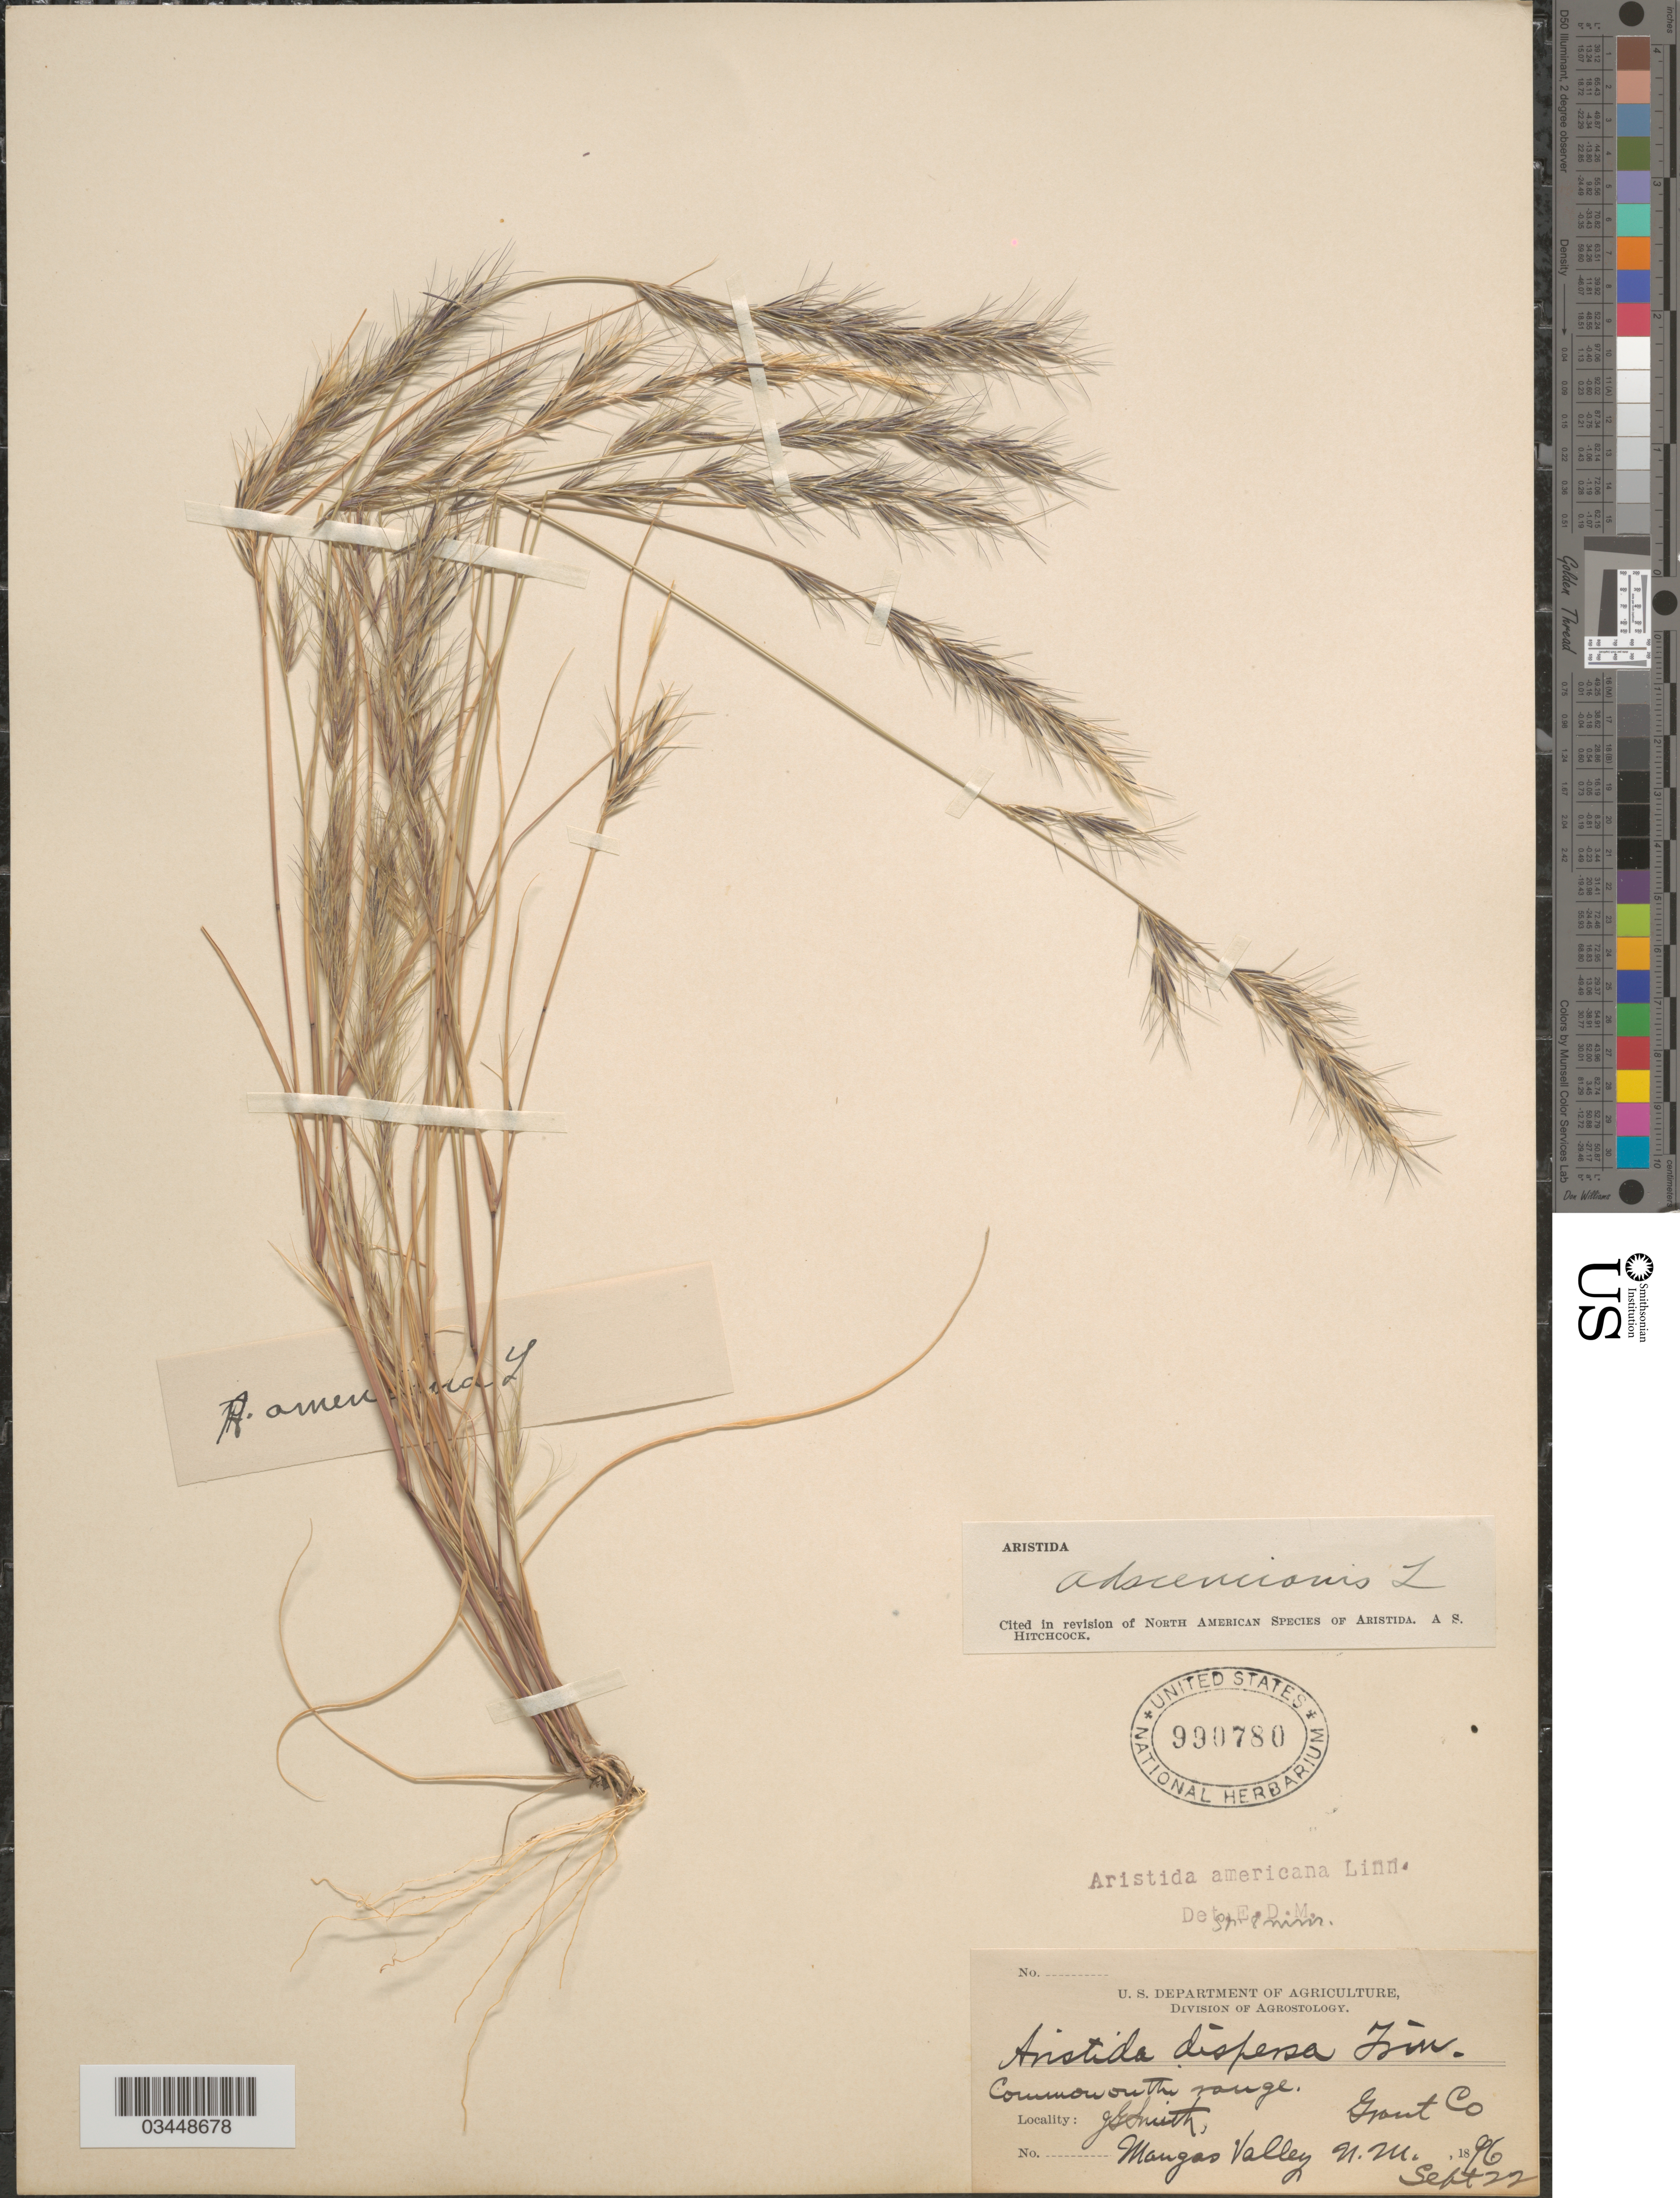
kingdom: Plantae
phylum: Tracheophyta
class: Liliopsida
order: Poales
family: Poaceae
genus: Aristida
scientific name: Aristida adscensionis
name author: L.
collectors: J. G. Smith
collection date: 1896-09-22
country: United States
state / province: New Mexico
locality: Grant Co. Mangas Valley.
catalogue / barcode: US 990780